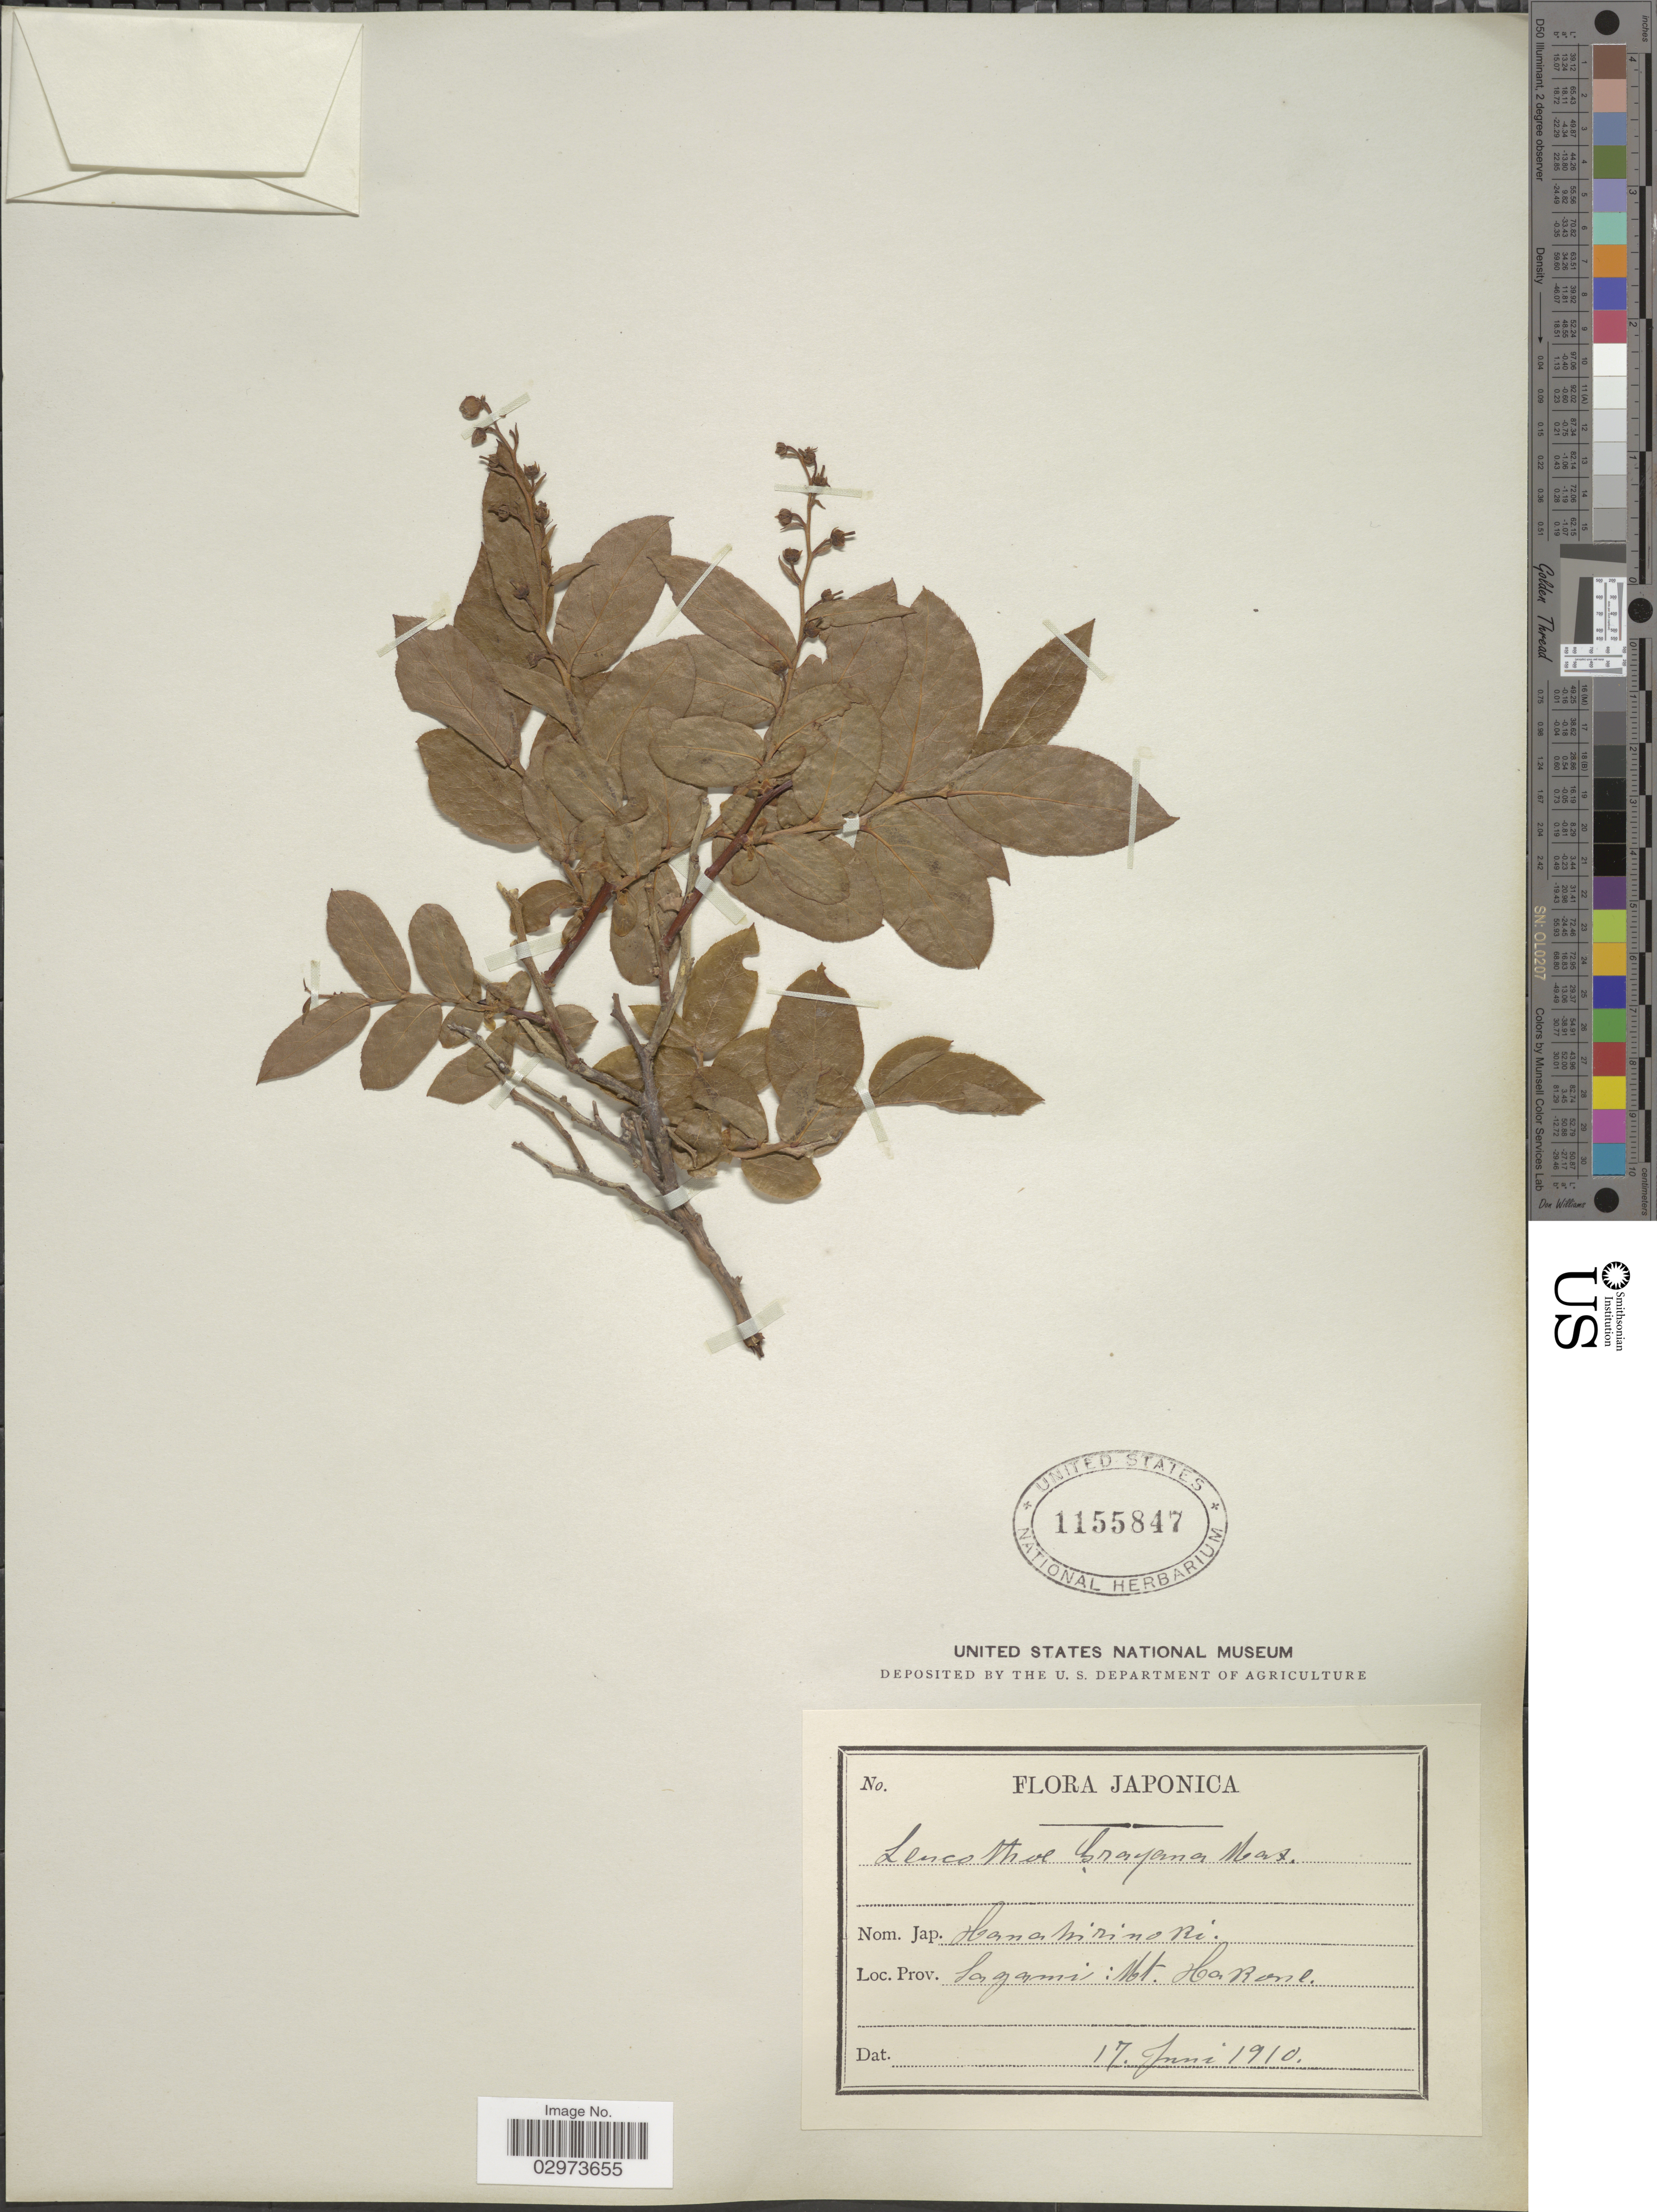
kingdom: Plantae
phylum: Tracheophyta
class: Magnoliopsida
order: Ericales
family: Ericaceae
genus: Leucothoe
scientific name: Leucothoë grayana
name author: Maxim.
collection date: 1910-06-17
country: Japan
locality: Sagami: Mt. Hakone.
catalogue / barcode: US 1155847